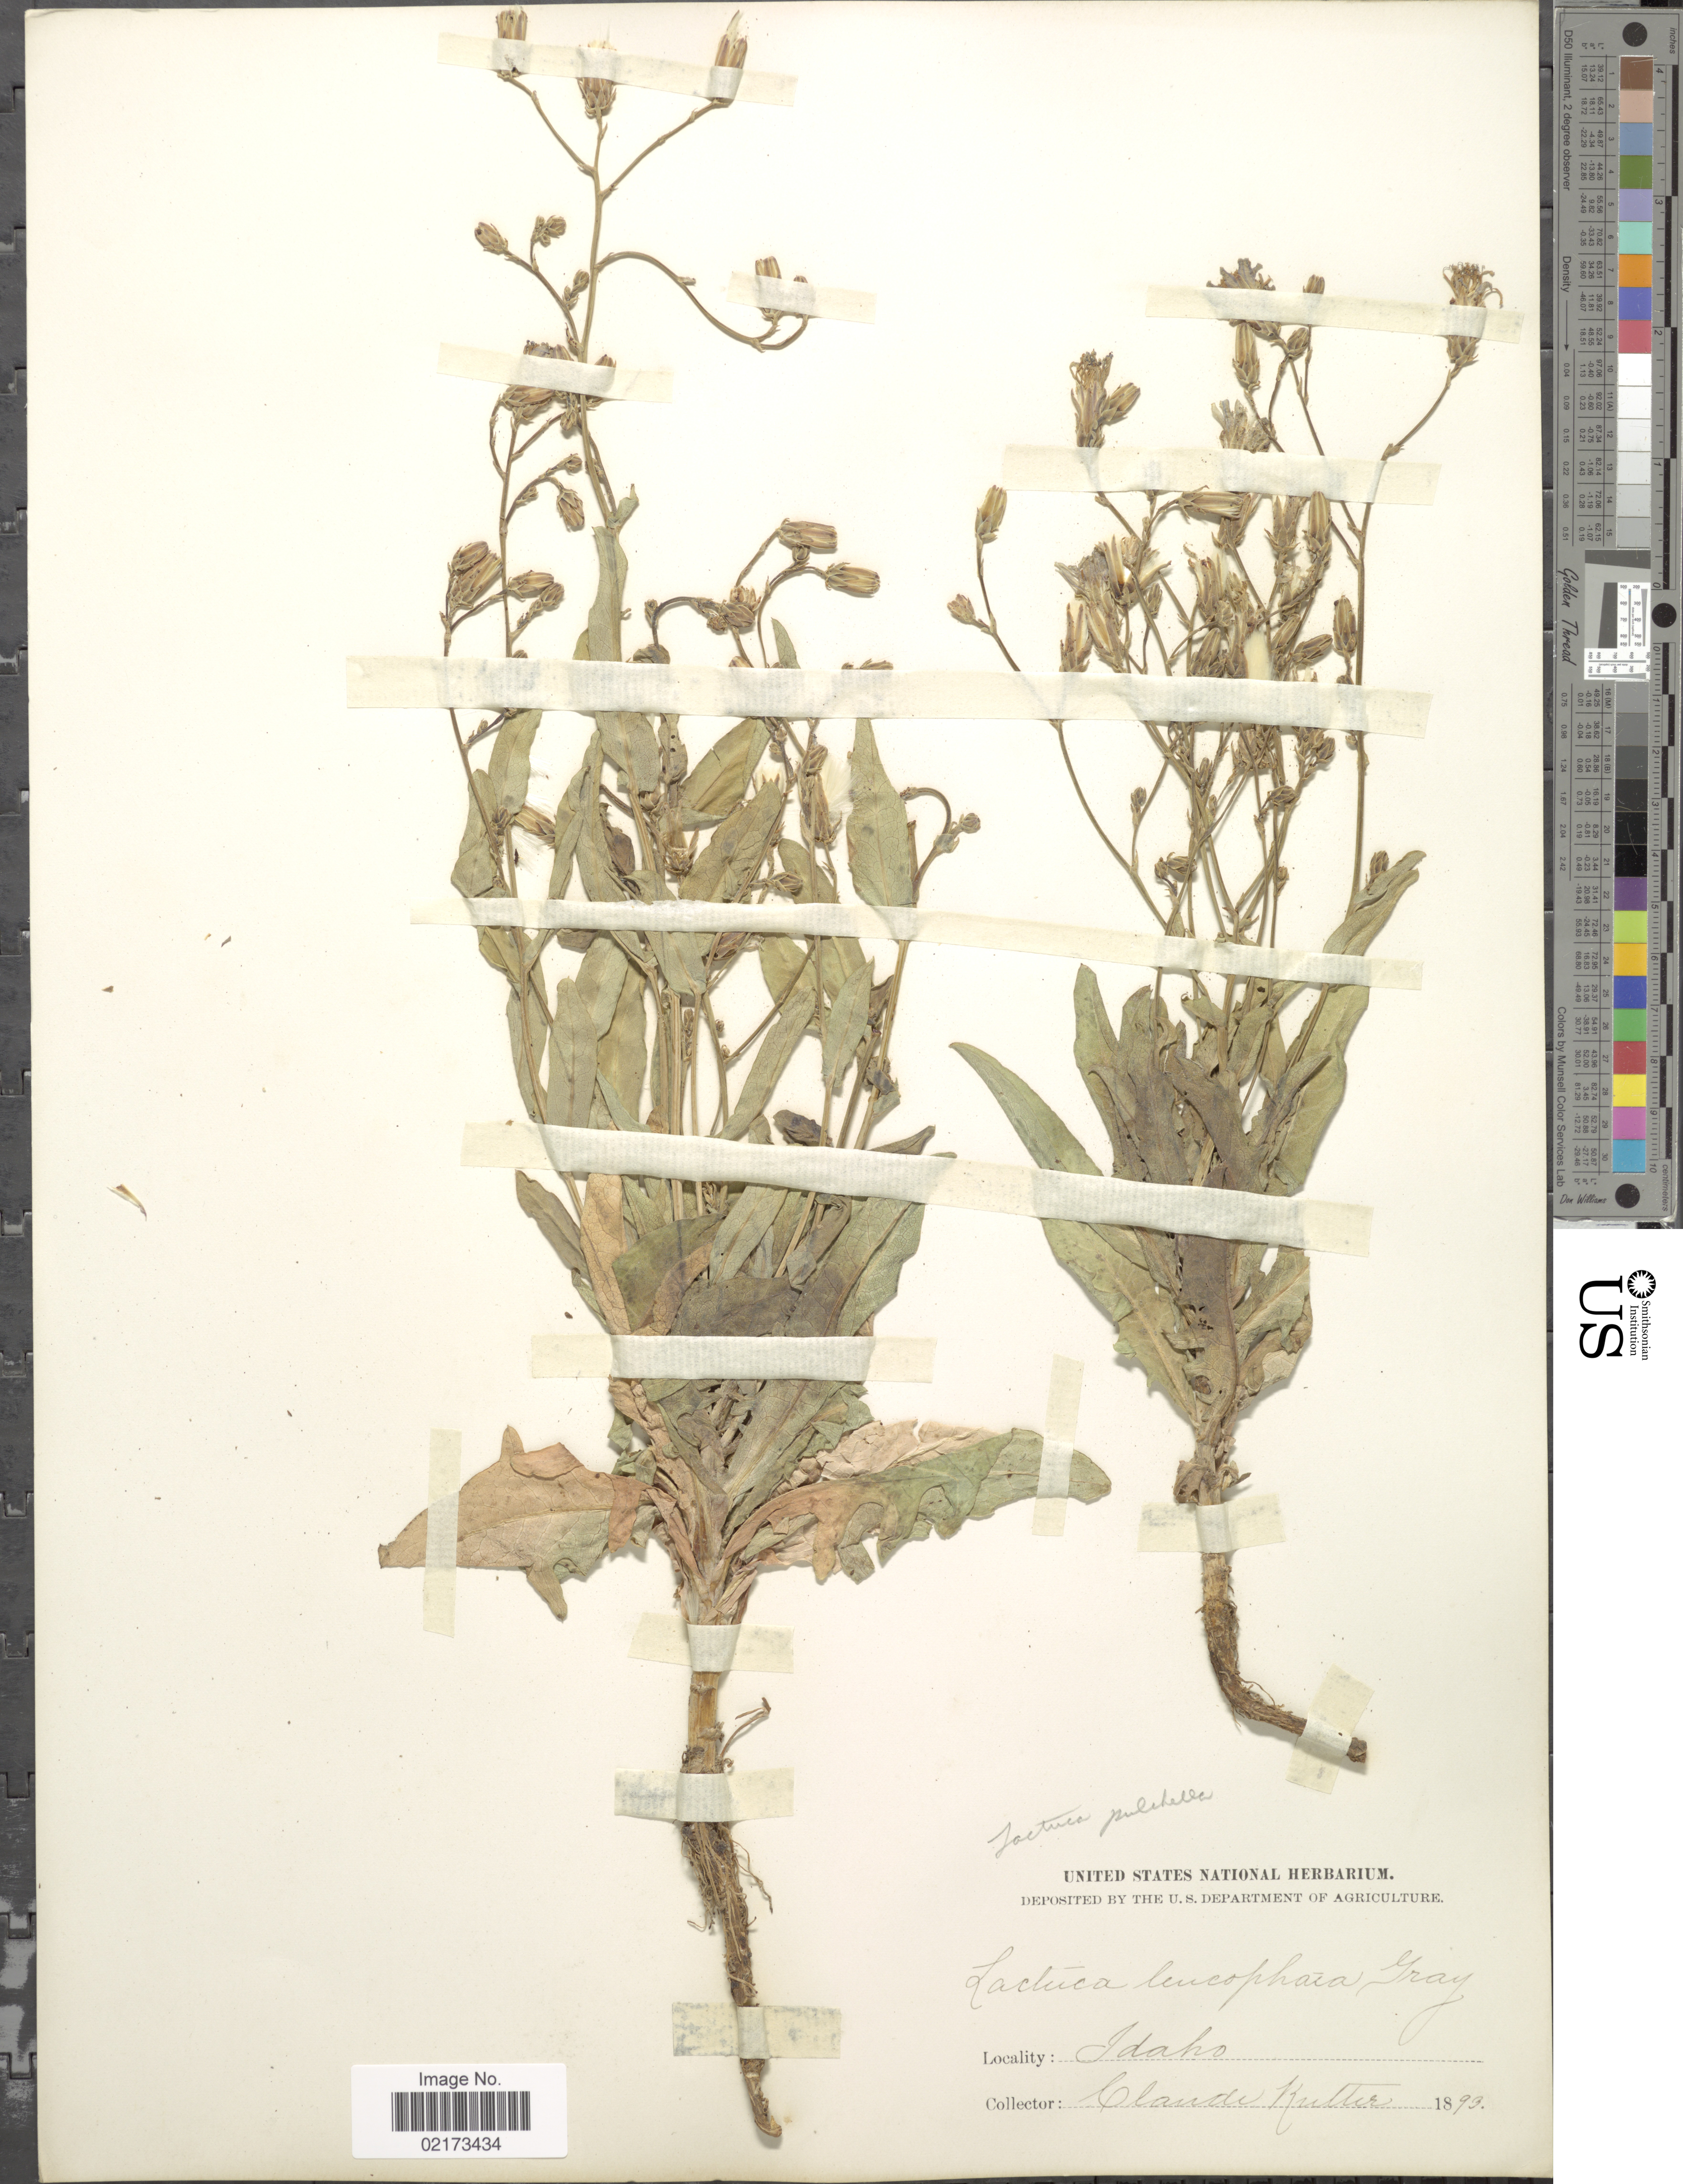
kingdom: Plantae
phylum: Tracheophyta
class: Magnoliopsida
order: Asterales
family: Asteraceae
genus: Lactuca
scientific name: Lactuca tatarica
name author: (L.) C.A. Mey.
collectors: C. Rutter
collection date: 1893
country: United States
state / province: Idaho